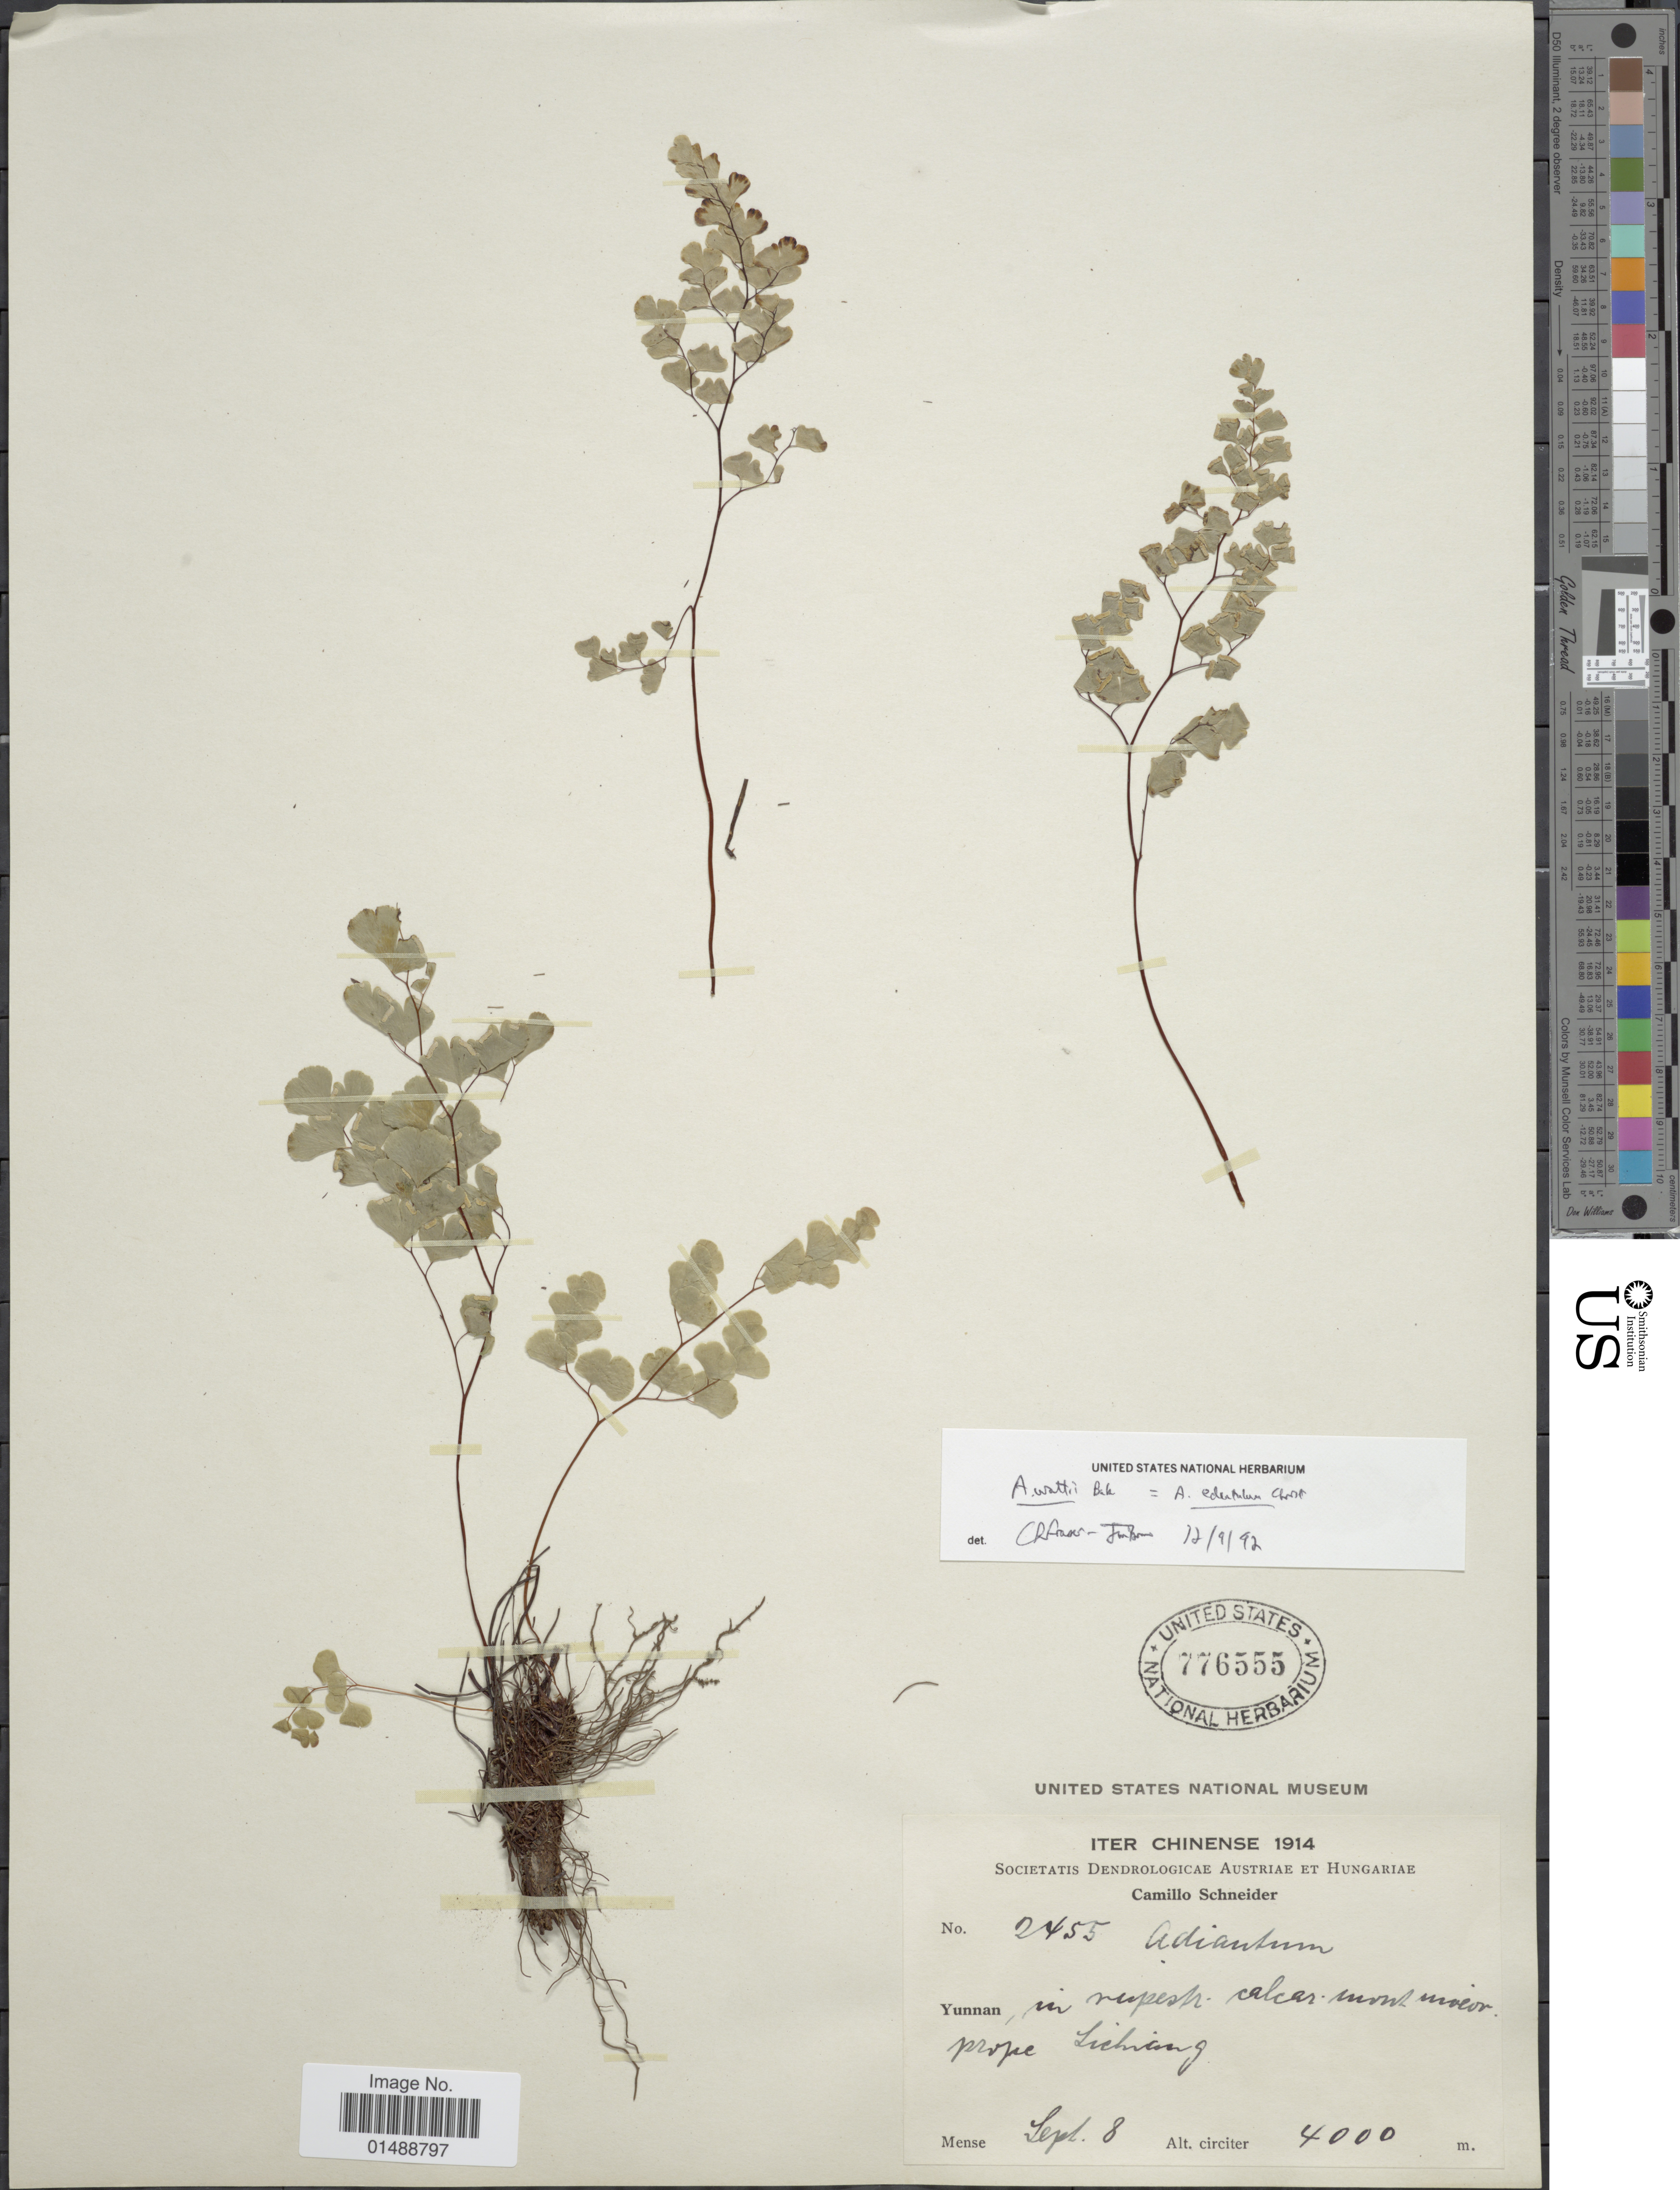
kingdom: Plantae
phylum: Tracheophyta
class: Polypodiopsida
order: Polypodiales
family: Pteridaceae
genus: Adiantum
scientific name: Adiantum sp.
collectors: C. K. Schneider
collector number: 2455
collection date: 1914-09-08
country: China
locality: Prope Lichiang [interpreted]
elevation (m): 4000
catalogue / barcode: US 776555